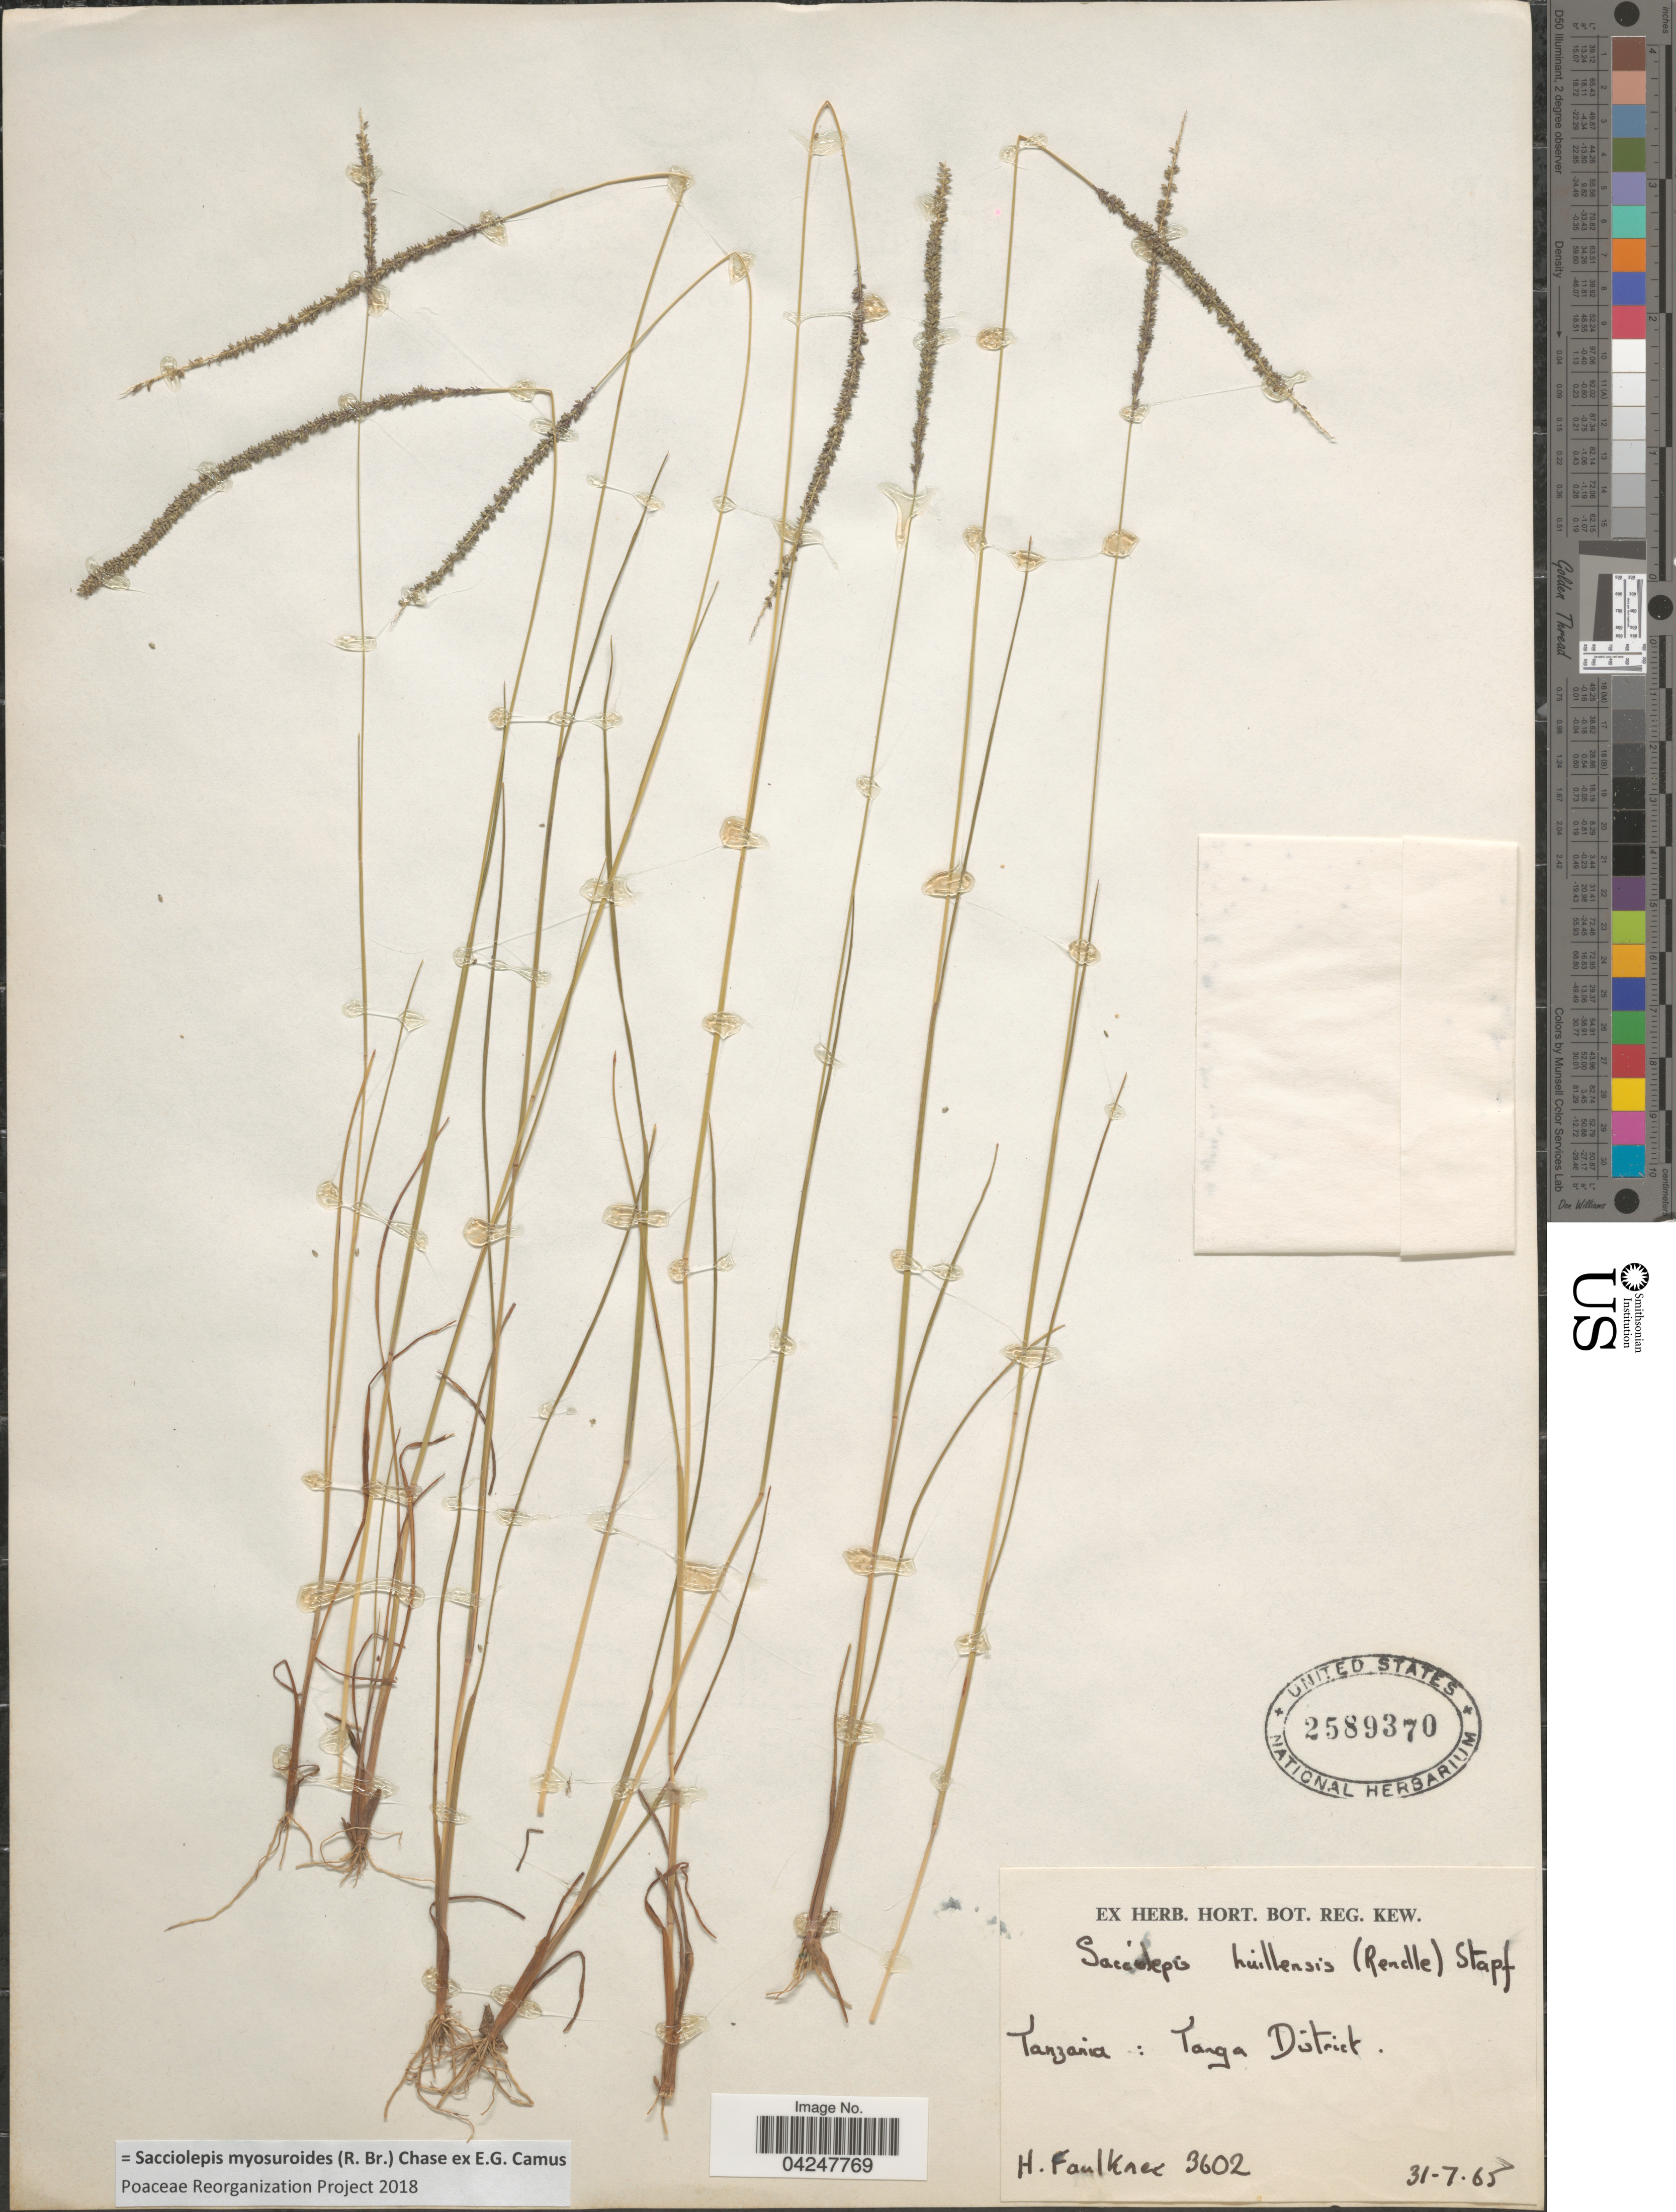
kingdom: Plantae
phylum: Tracheophyta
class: Liliopsida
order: Poales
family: Poaceae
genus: Sacciolepis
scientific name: Sacciolepis myosuroides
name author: (R. Br.) Chase ex E.G. Camus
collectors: H. Faulkner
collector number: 3602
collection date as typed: Transcribed d/m/y: 31/7/65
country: Tanzania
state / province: Tanga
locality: Tanga District.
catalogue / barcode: US 2589370